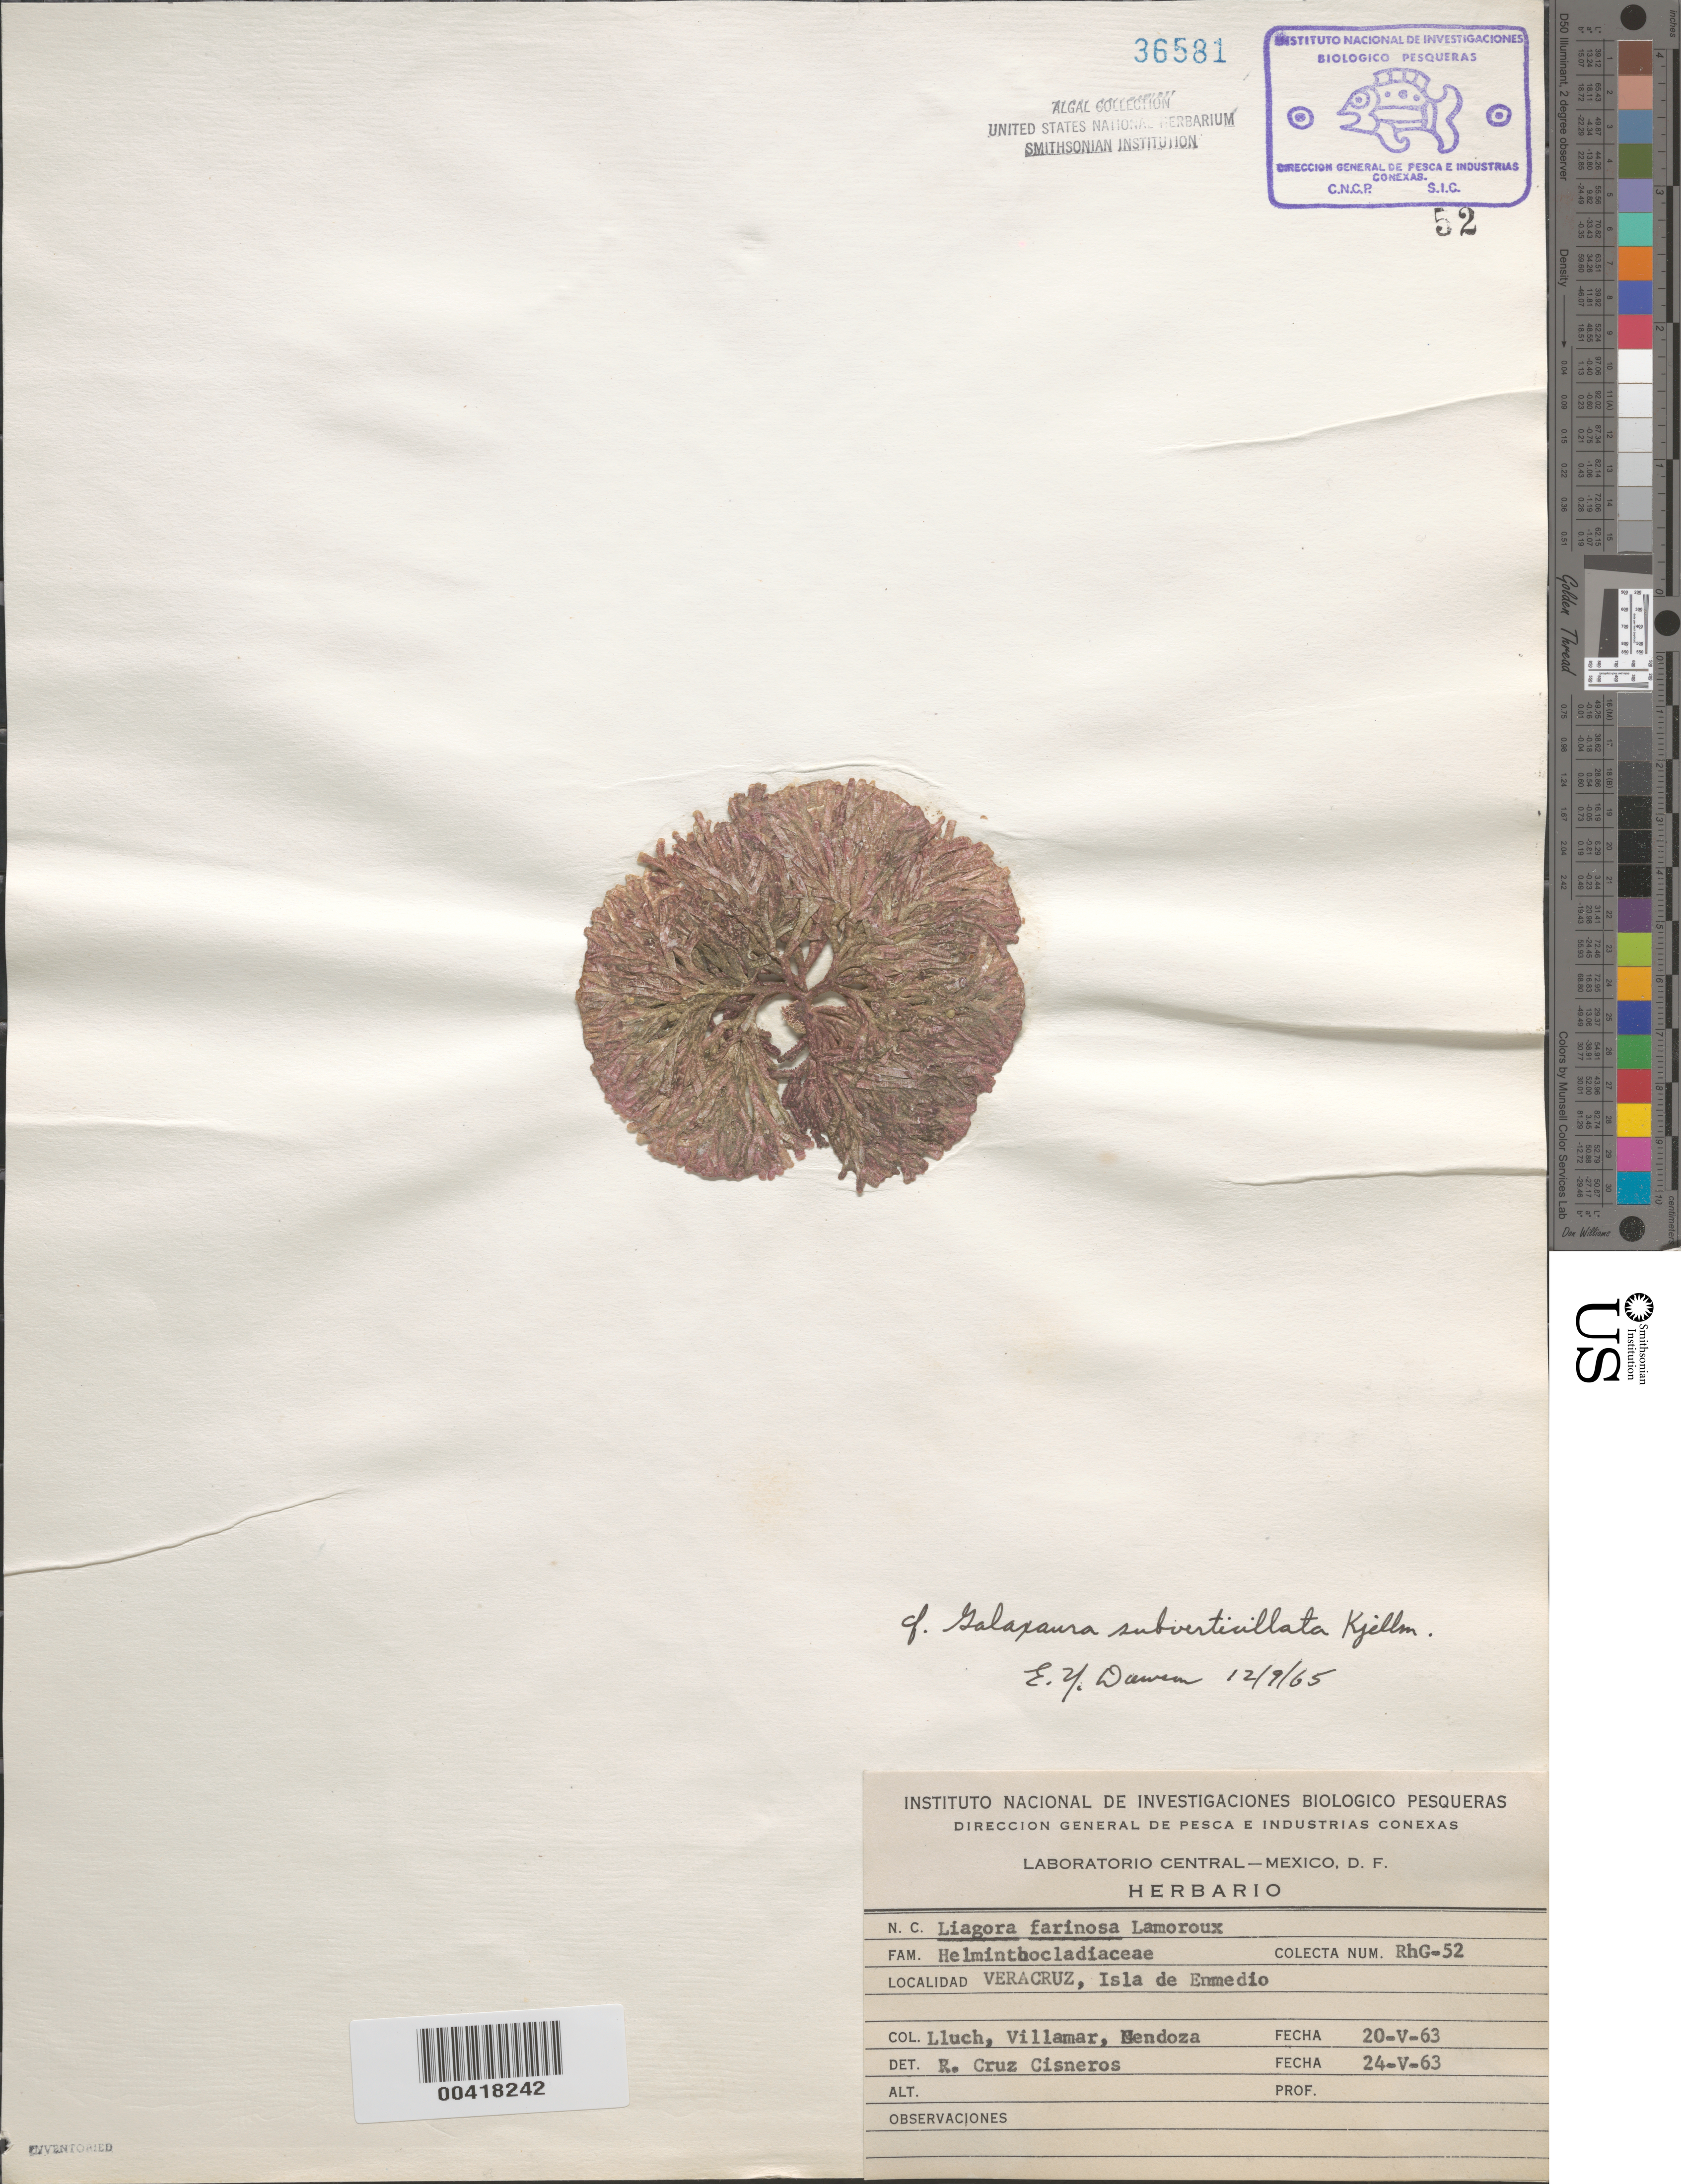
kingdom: Plantae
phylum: Rhodophyta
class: Florideophyceae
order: Nemaliales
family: Galaxauraceae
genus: Galaxaura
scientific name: Galaxaura rugosa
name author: (Ellis & Sol.) J.V.Lamouroux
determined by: Algae name updating Project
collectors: D. Lluch, A. Villamar & A. Mendoza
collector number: Rhg-52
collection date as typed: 20 May 1963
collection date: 1963-05-20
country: Mexico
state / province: Veracruz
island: Isla de Enmedio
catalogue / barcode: US 36581